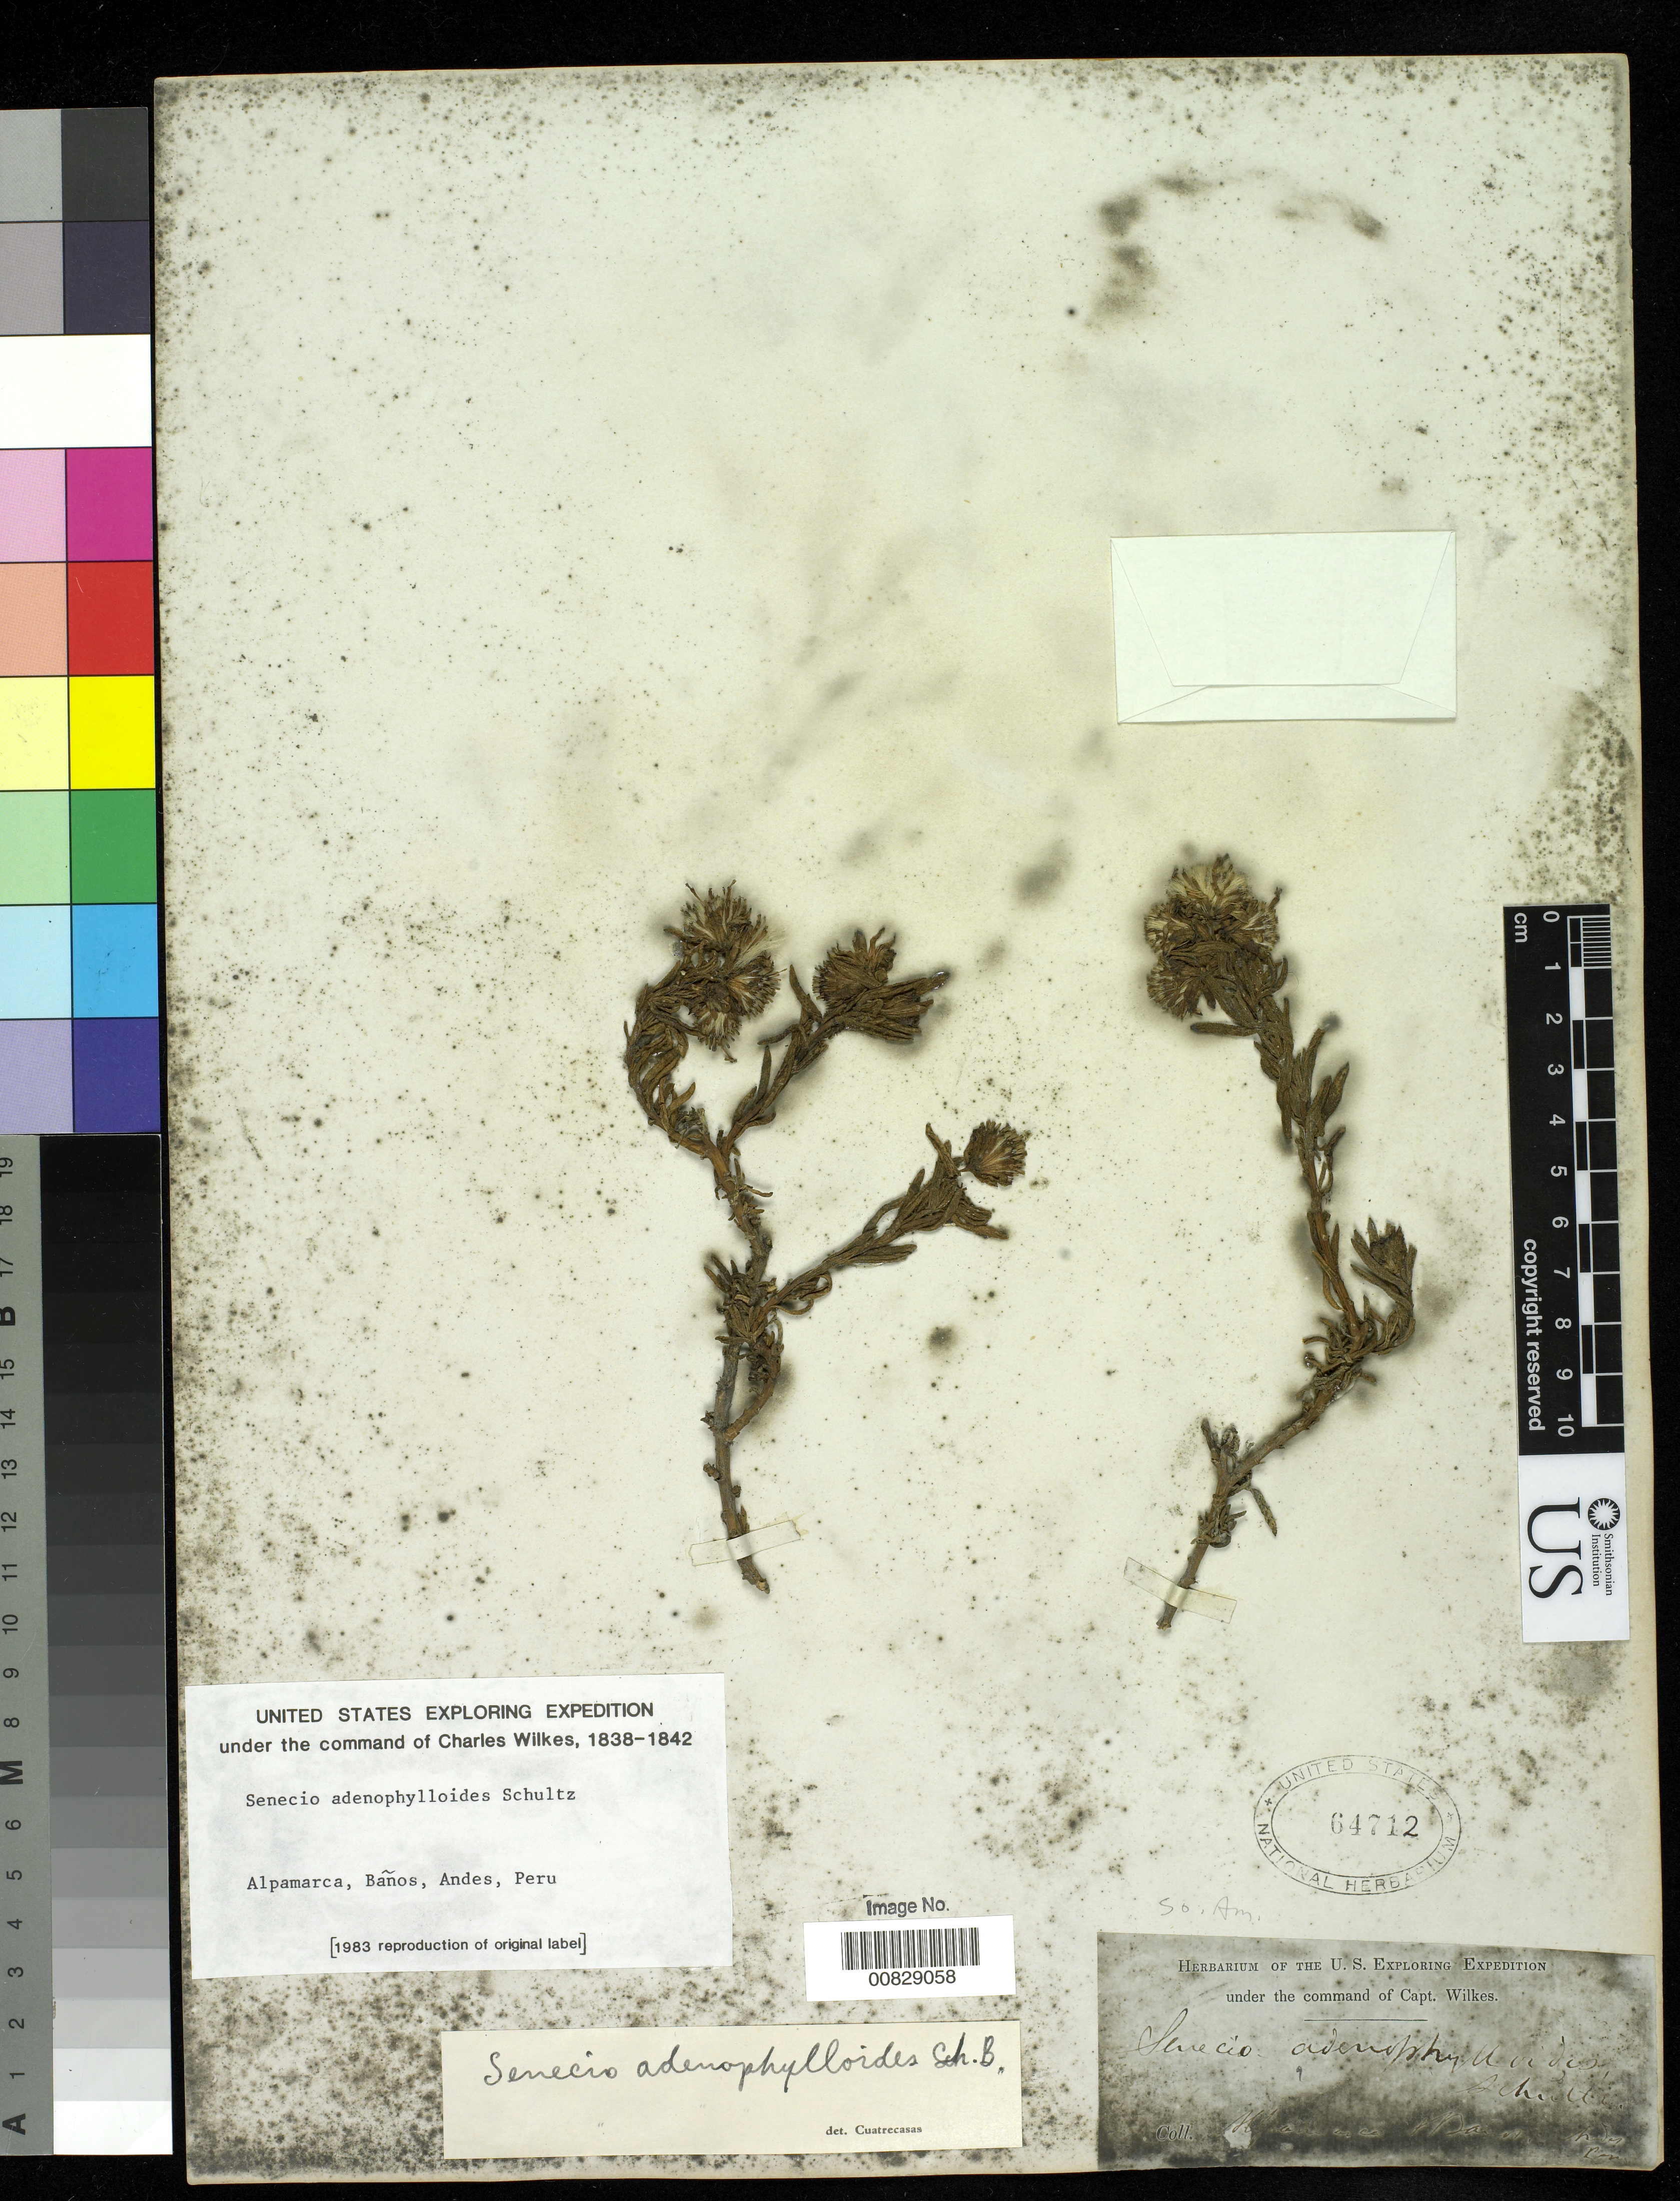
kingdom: Plantae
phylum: Tracheophyta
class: Magnoliopsida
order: Asterales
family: Asteraceae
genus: Senecio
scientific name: Senecio rufescens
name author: DC.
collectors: Wilkes Explor. Exped.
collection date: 1838/1842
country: Peru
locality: Alpamarca, Banos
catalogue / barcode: US 64712